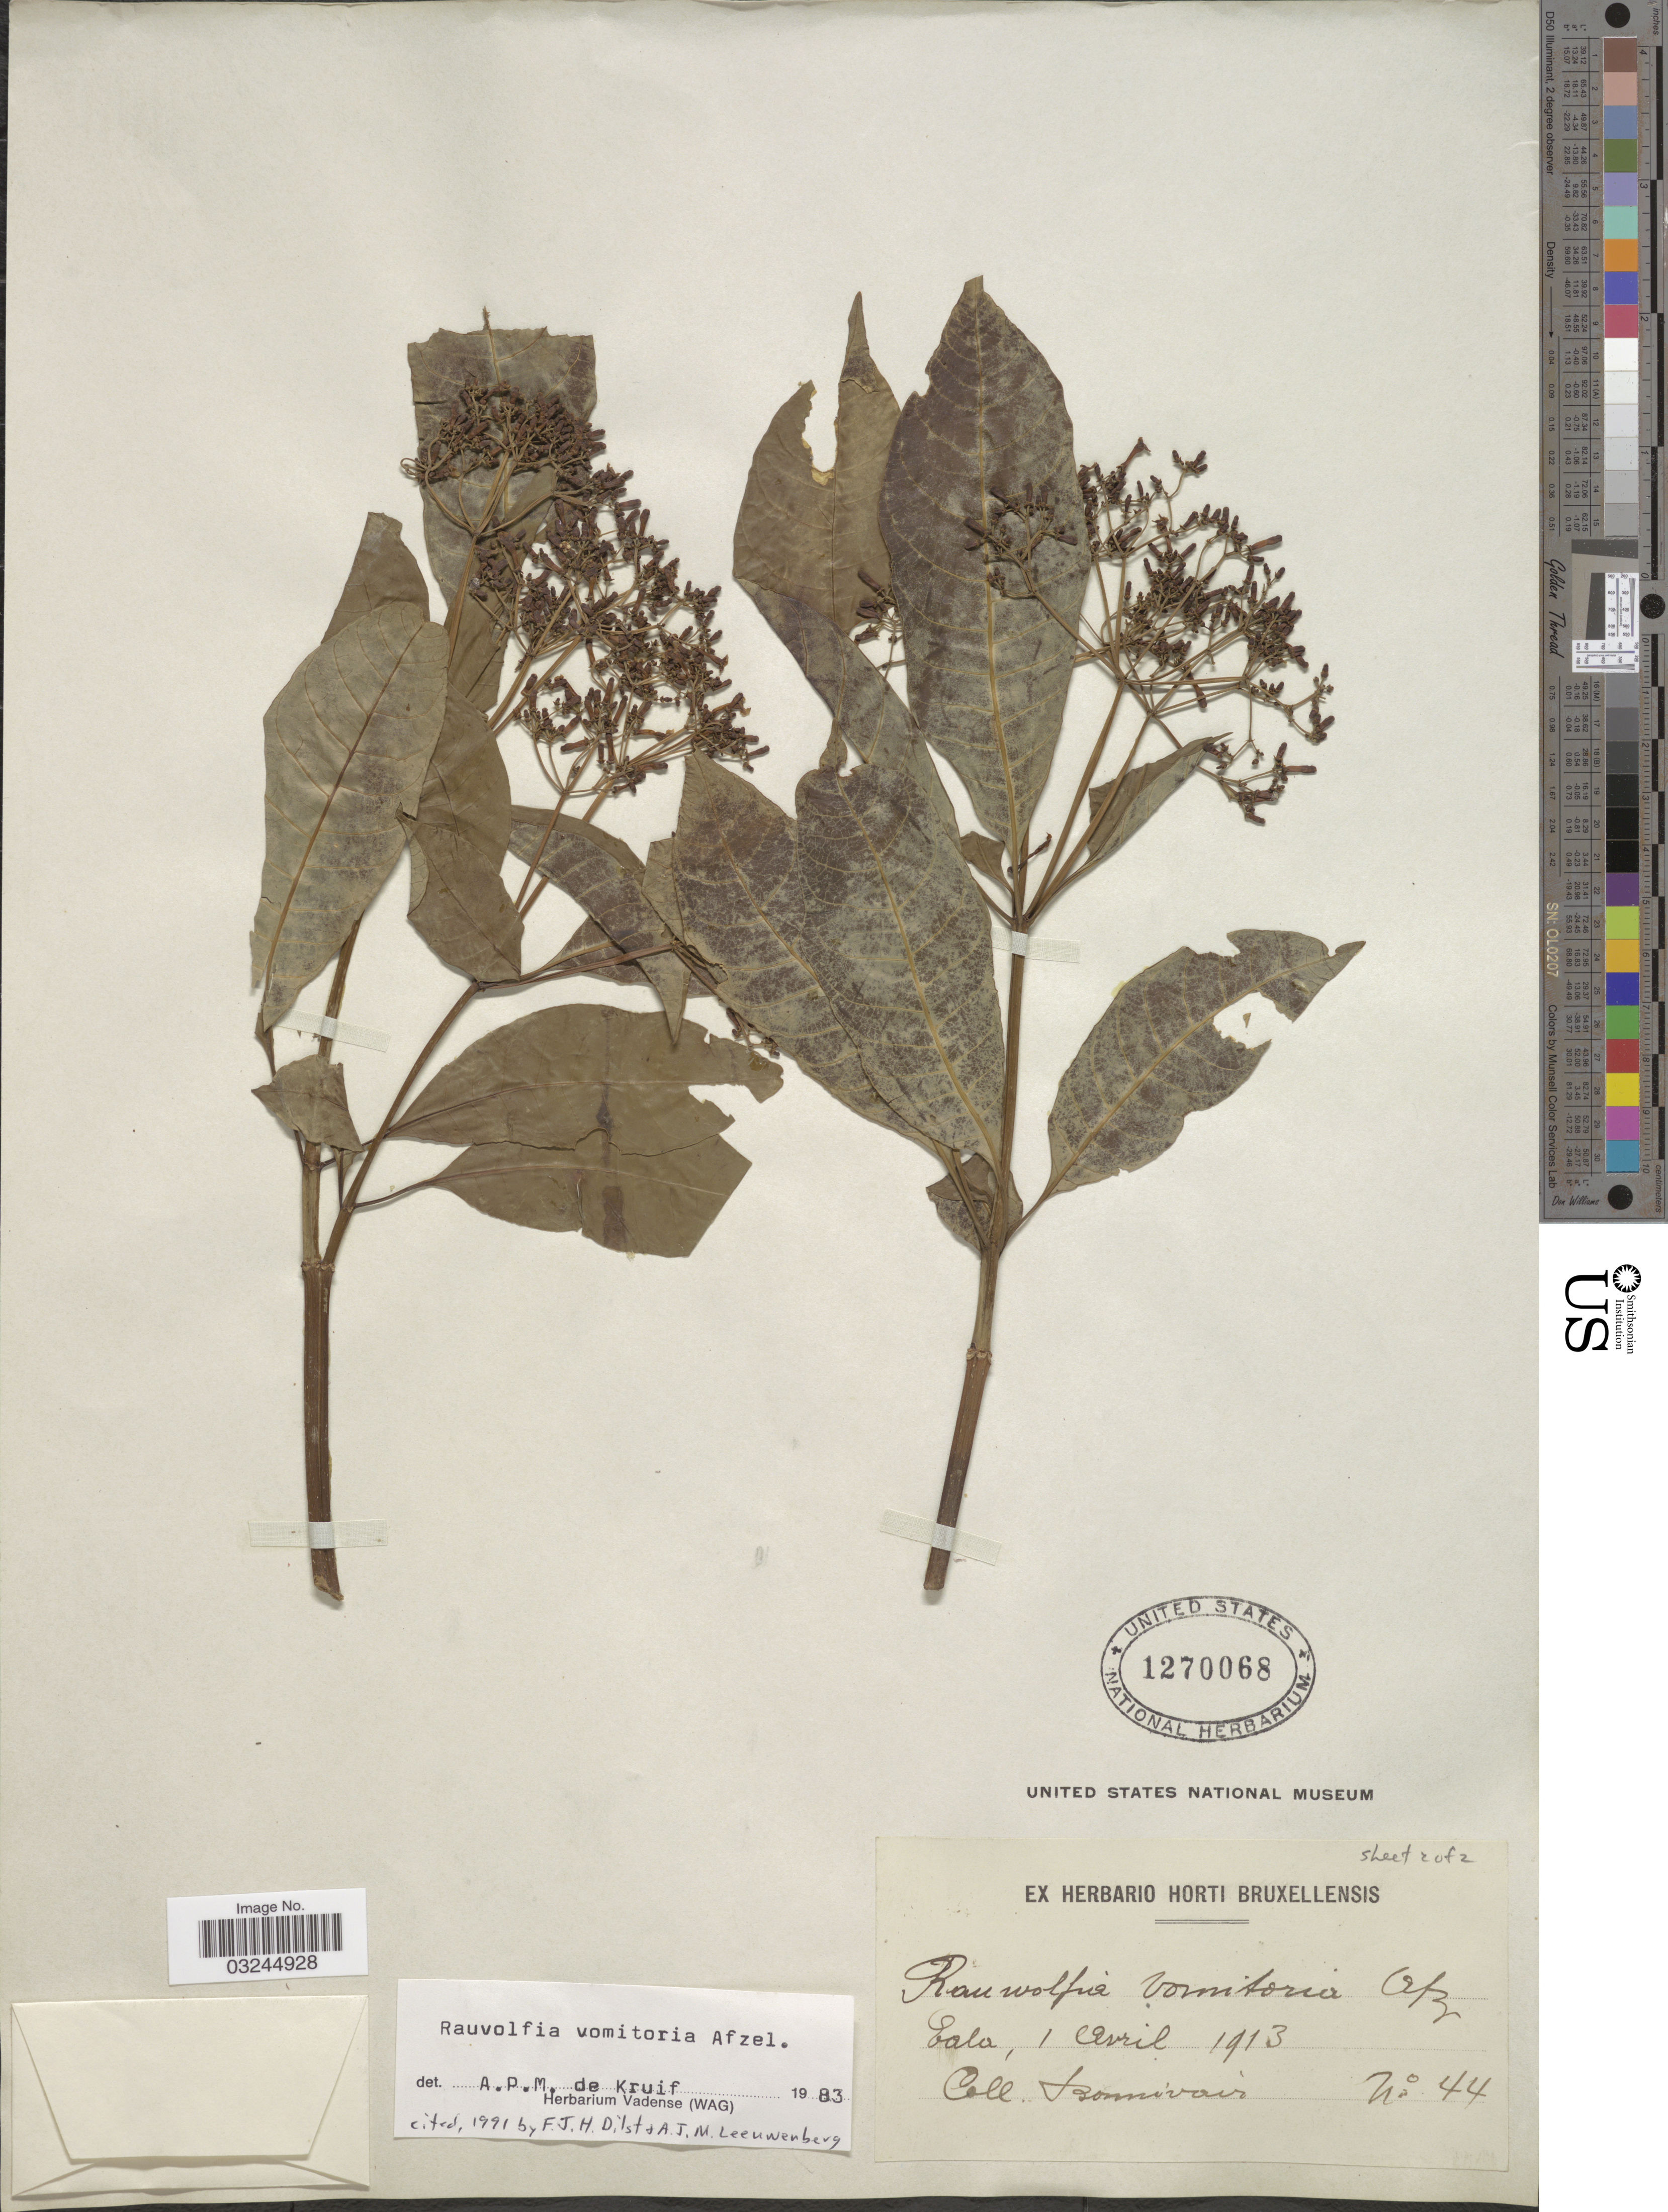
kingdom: Plantae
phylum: Tracheophyta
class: Magnoliopsida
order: Gentianales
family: Apocynaceae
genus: Rauvolfia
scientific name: Rauvolfia vomitoria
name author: Afzel.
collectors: Bonnivair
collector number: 44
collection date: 1913-04-01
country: Congo, Democratic Republic of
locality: Eala.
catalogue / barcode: US 1270068